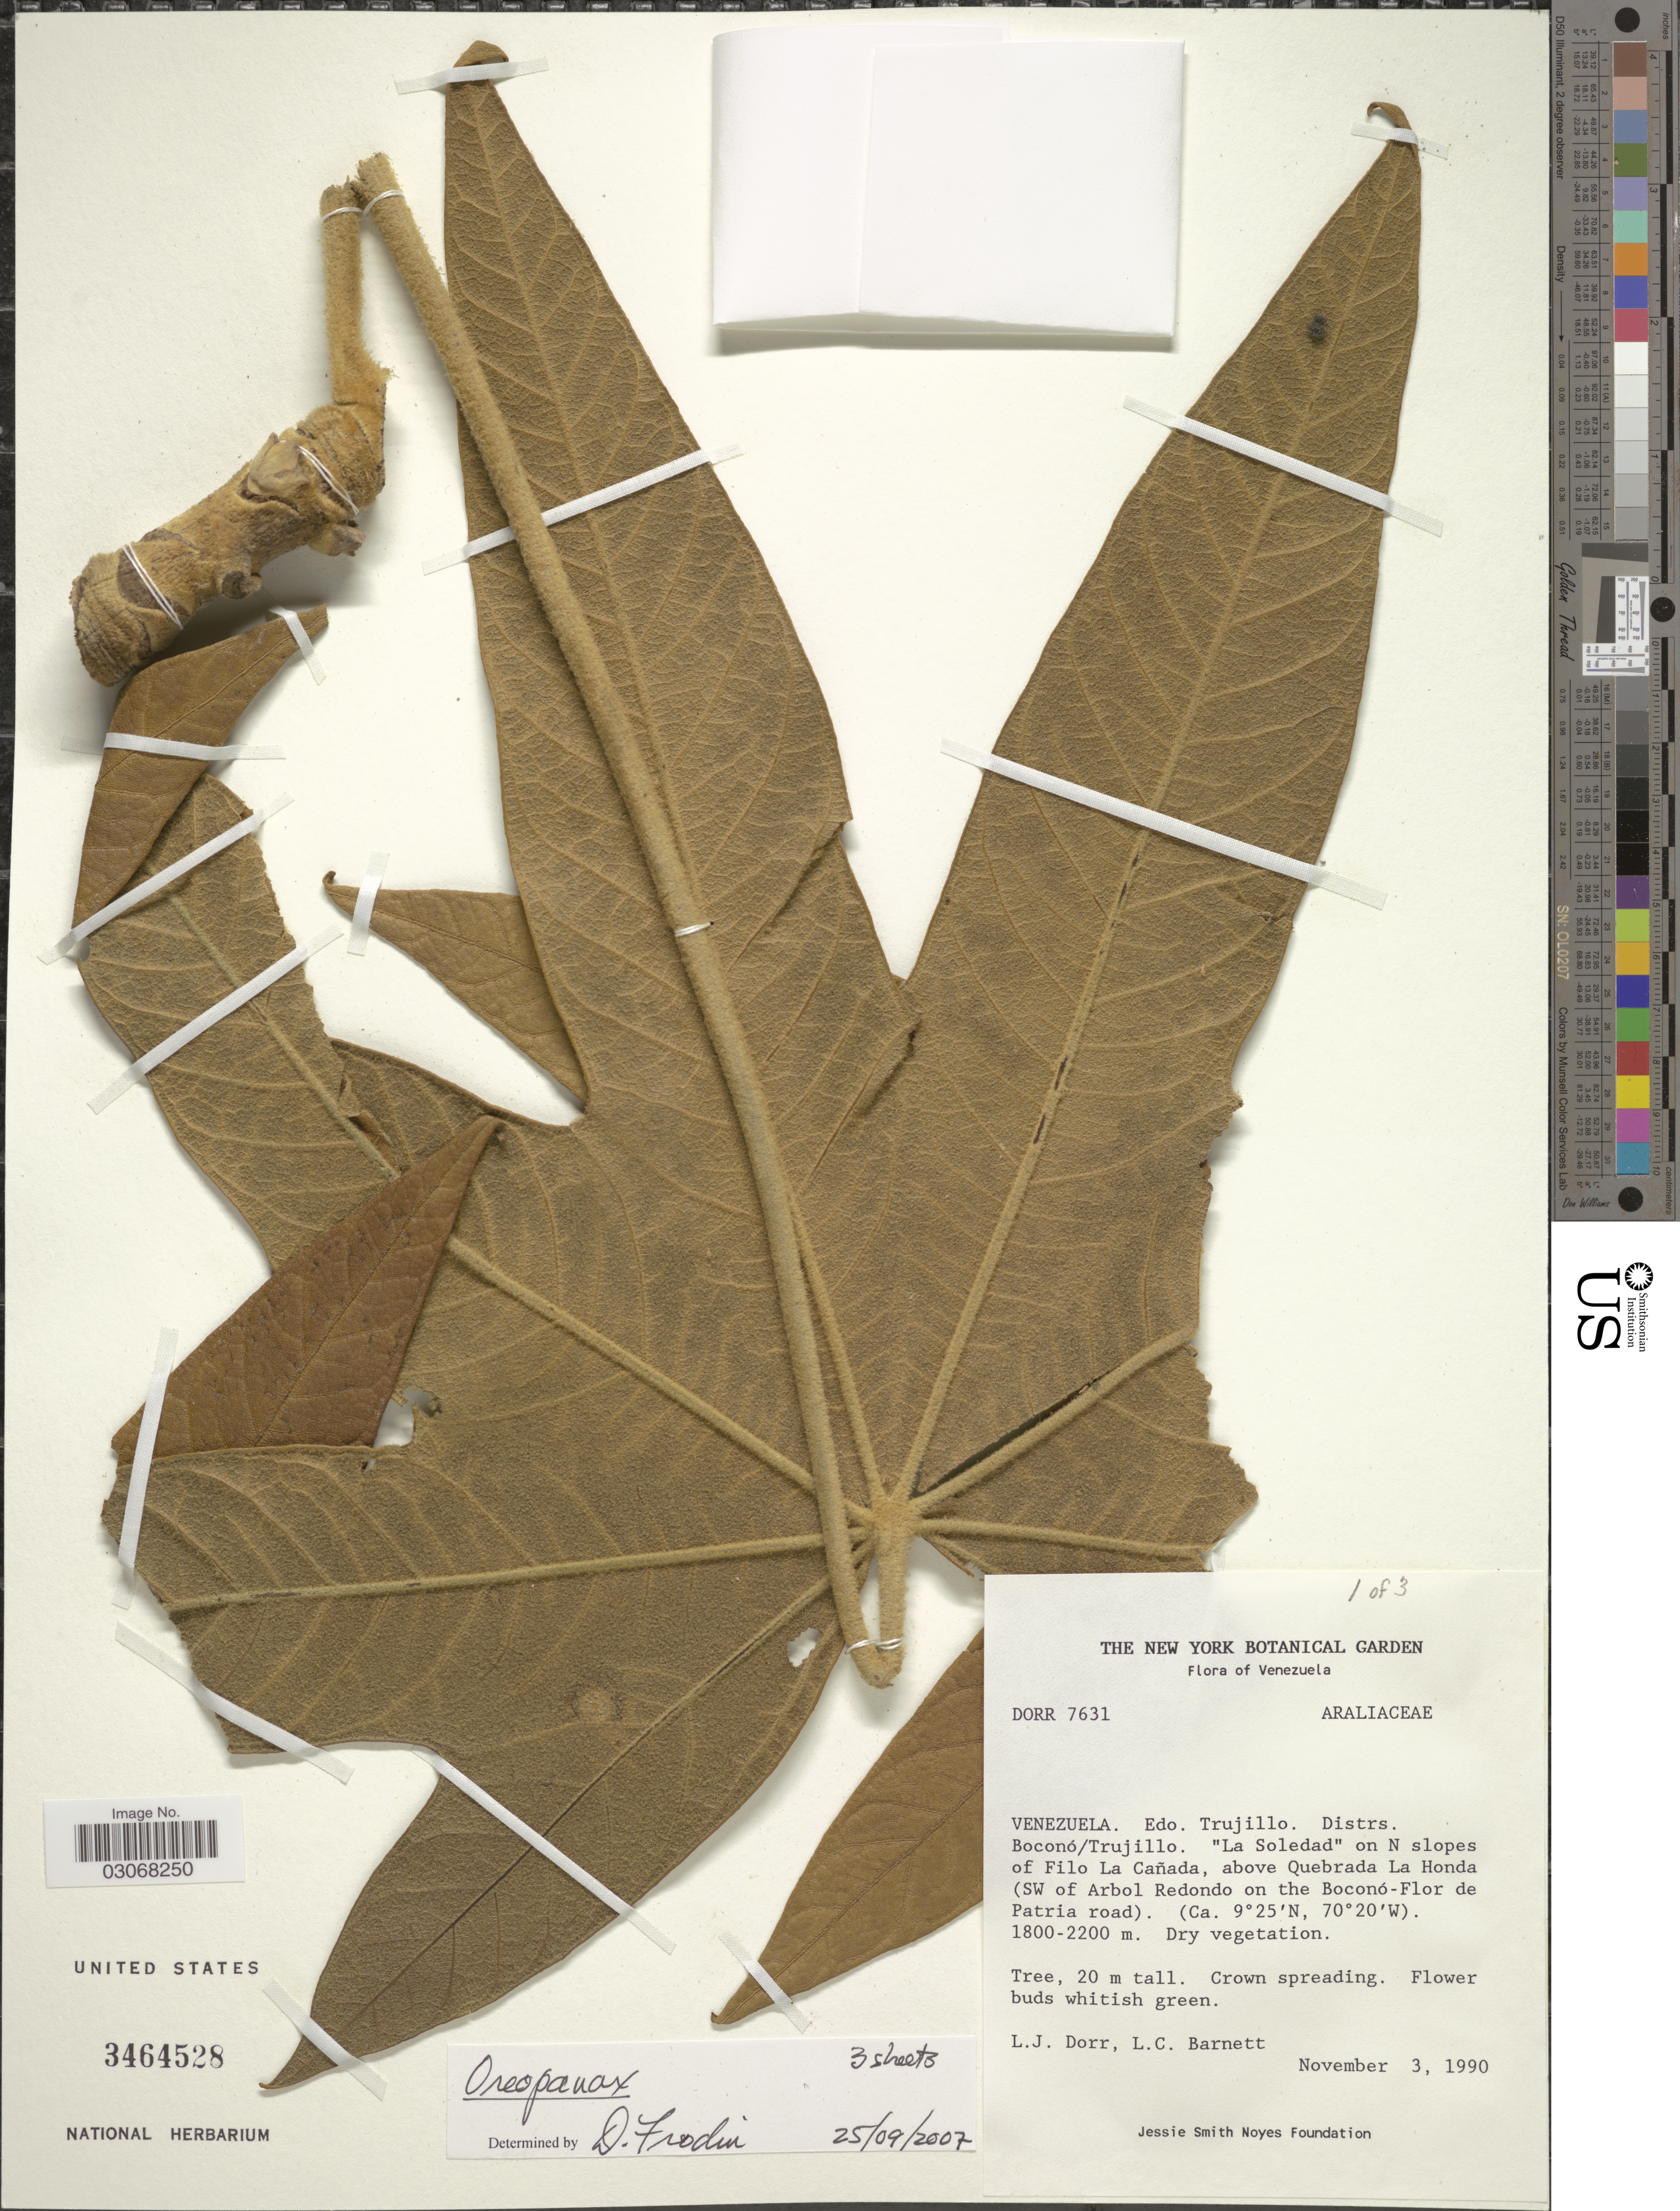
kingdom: Plantae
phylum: Tracheophyta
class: Magnoliopsida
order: Apiales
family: Araliaceae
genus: Oreopanax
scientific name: Oreopanax sp.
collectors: L. J. Dorr & L. C. Barnett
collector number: DORR 7631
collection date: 1990-11-03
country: Venezuela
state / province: Trujillo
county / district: Boconó/Trujillo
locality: "La Soledad" on N slopes of Filo La Cañada, above Quebrada La Honda (SW of Arbol Redondo on the Boconó-Flor de Patria road)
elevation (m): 1800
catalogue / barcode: US 3464528